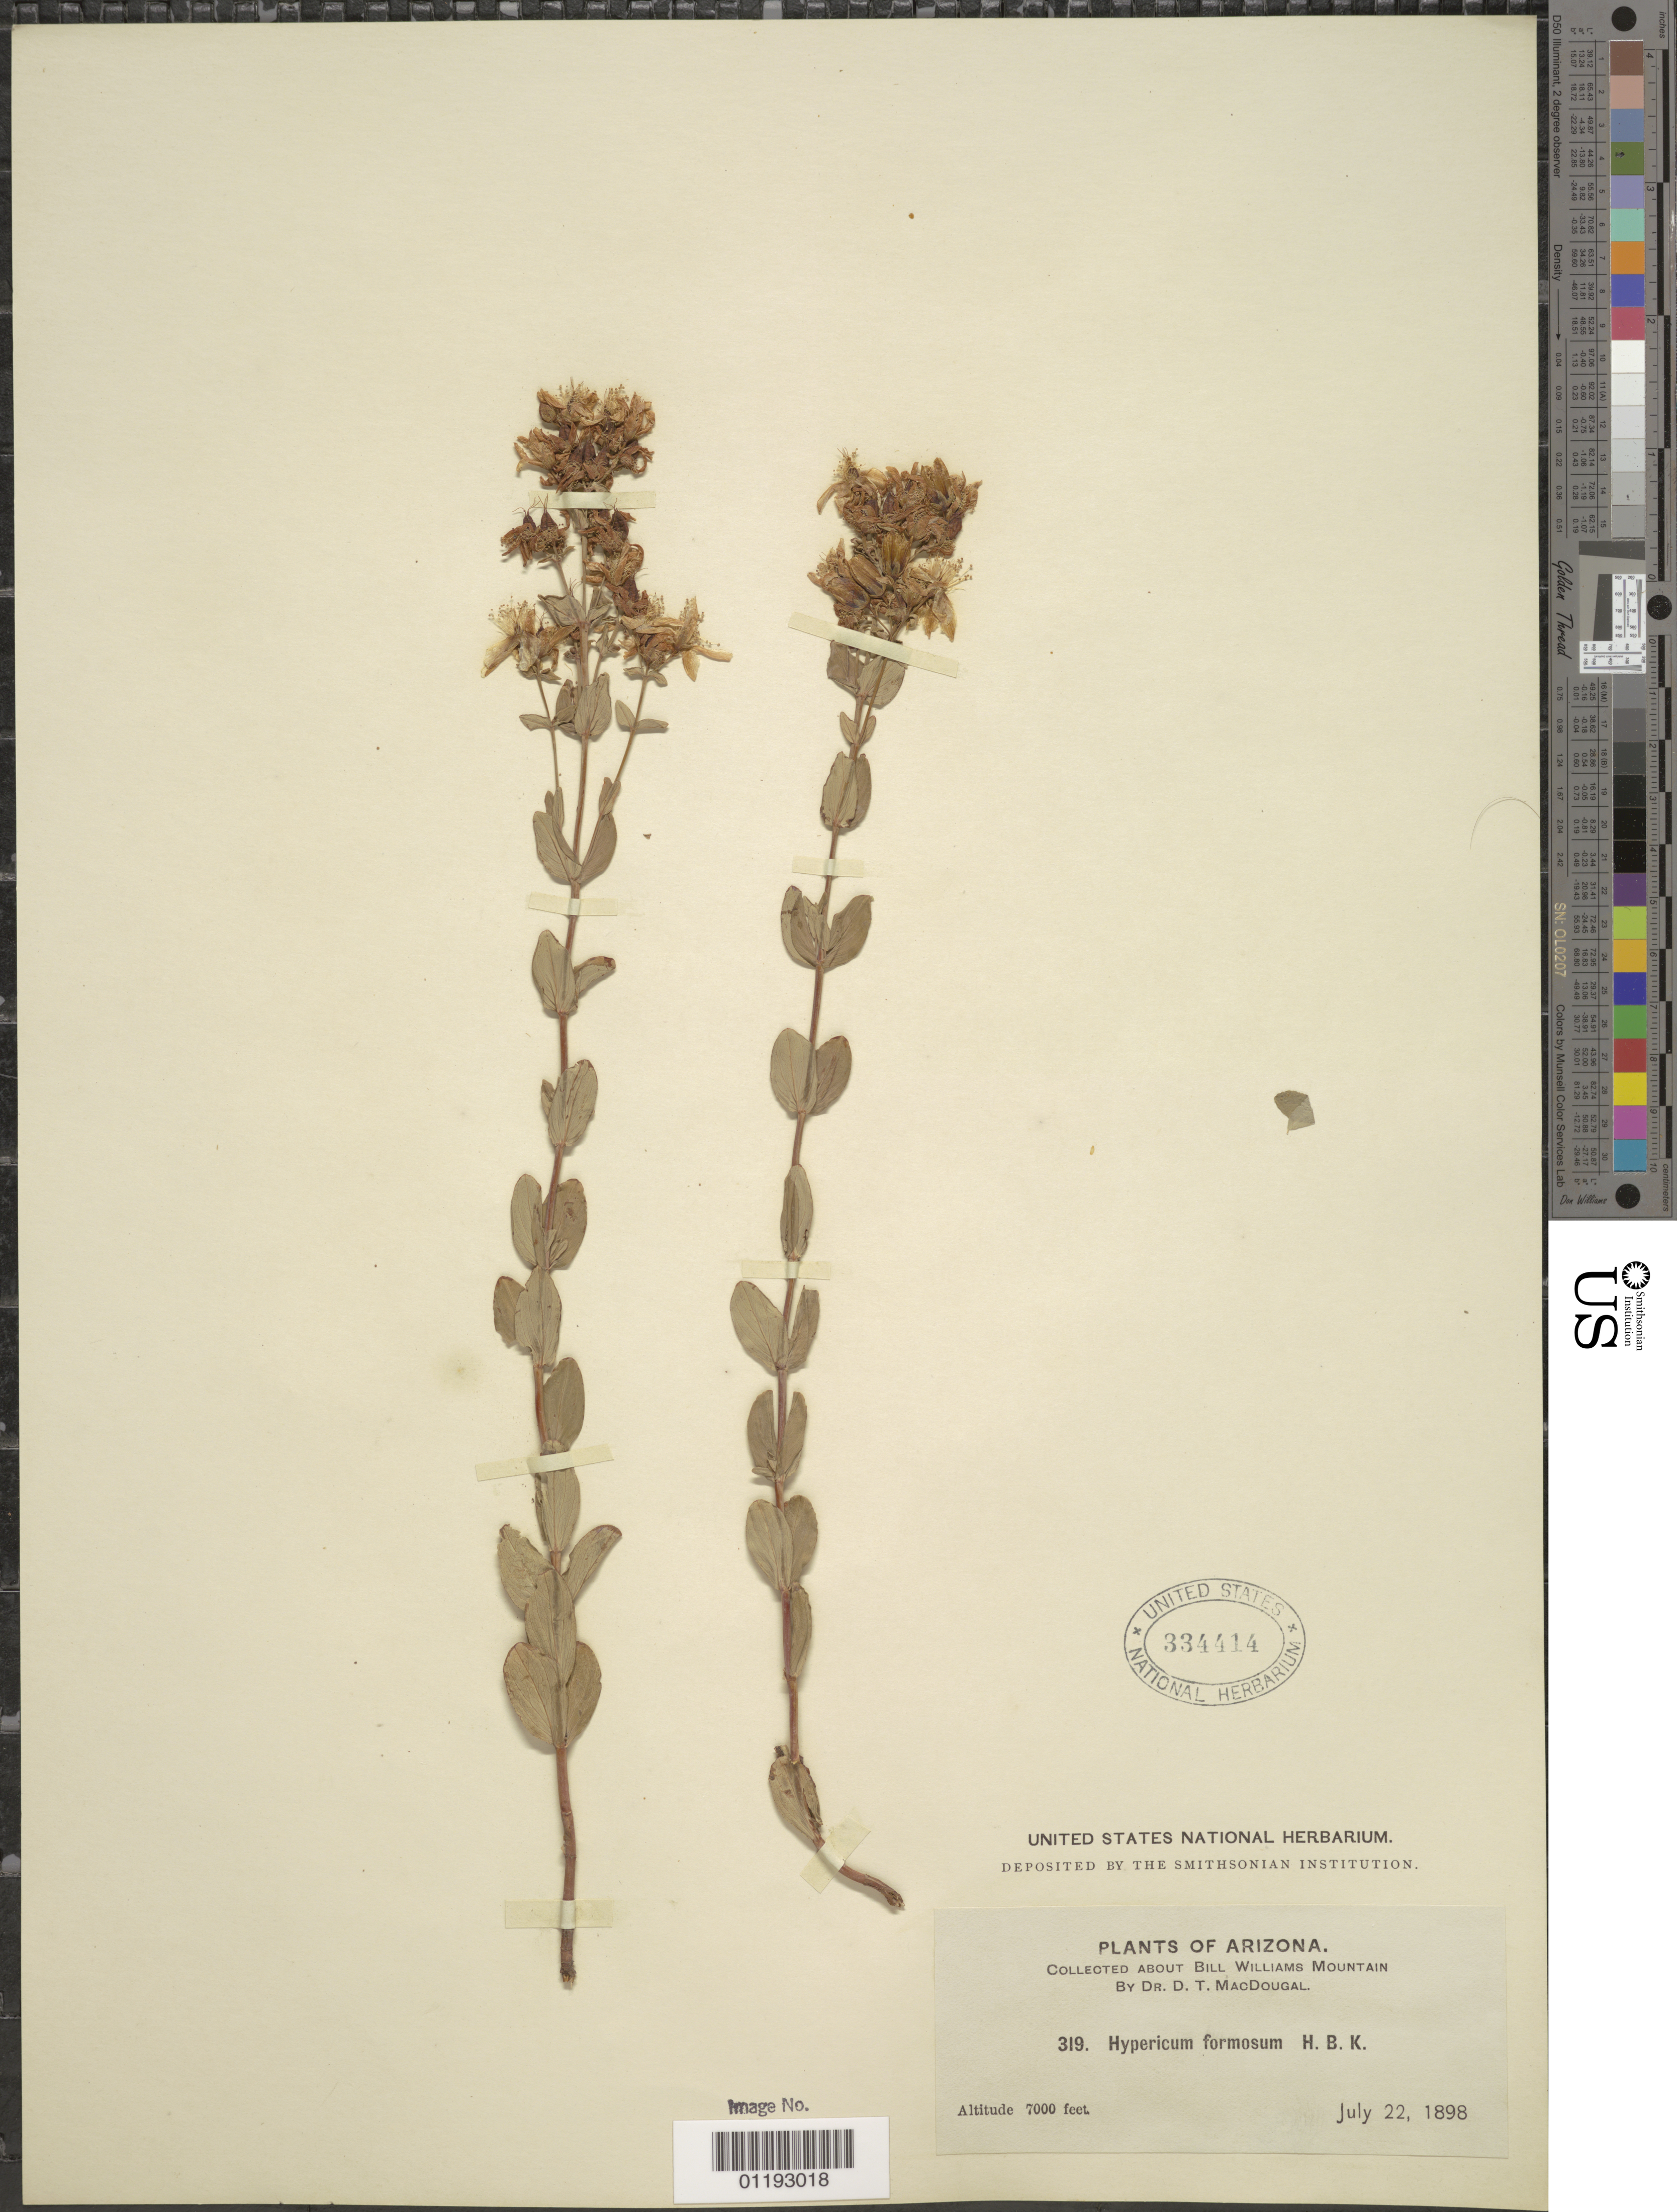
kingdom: Plantae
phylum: Tracheophyta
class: Magnoliopsida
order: Malpighiales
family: Hypericaceae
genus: Hypericum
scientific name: Hypericum formosum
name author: Kunth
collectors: D. T. MacDougal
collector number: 319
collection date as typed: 22 Jul 1898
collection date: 1898-07-22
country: United States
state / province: Arizona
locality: Bill Williams Mountain.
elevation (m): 2134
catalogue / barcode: US 334414